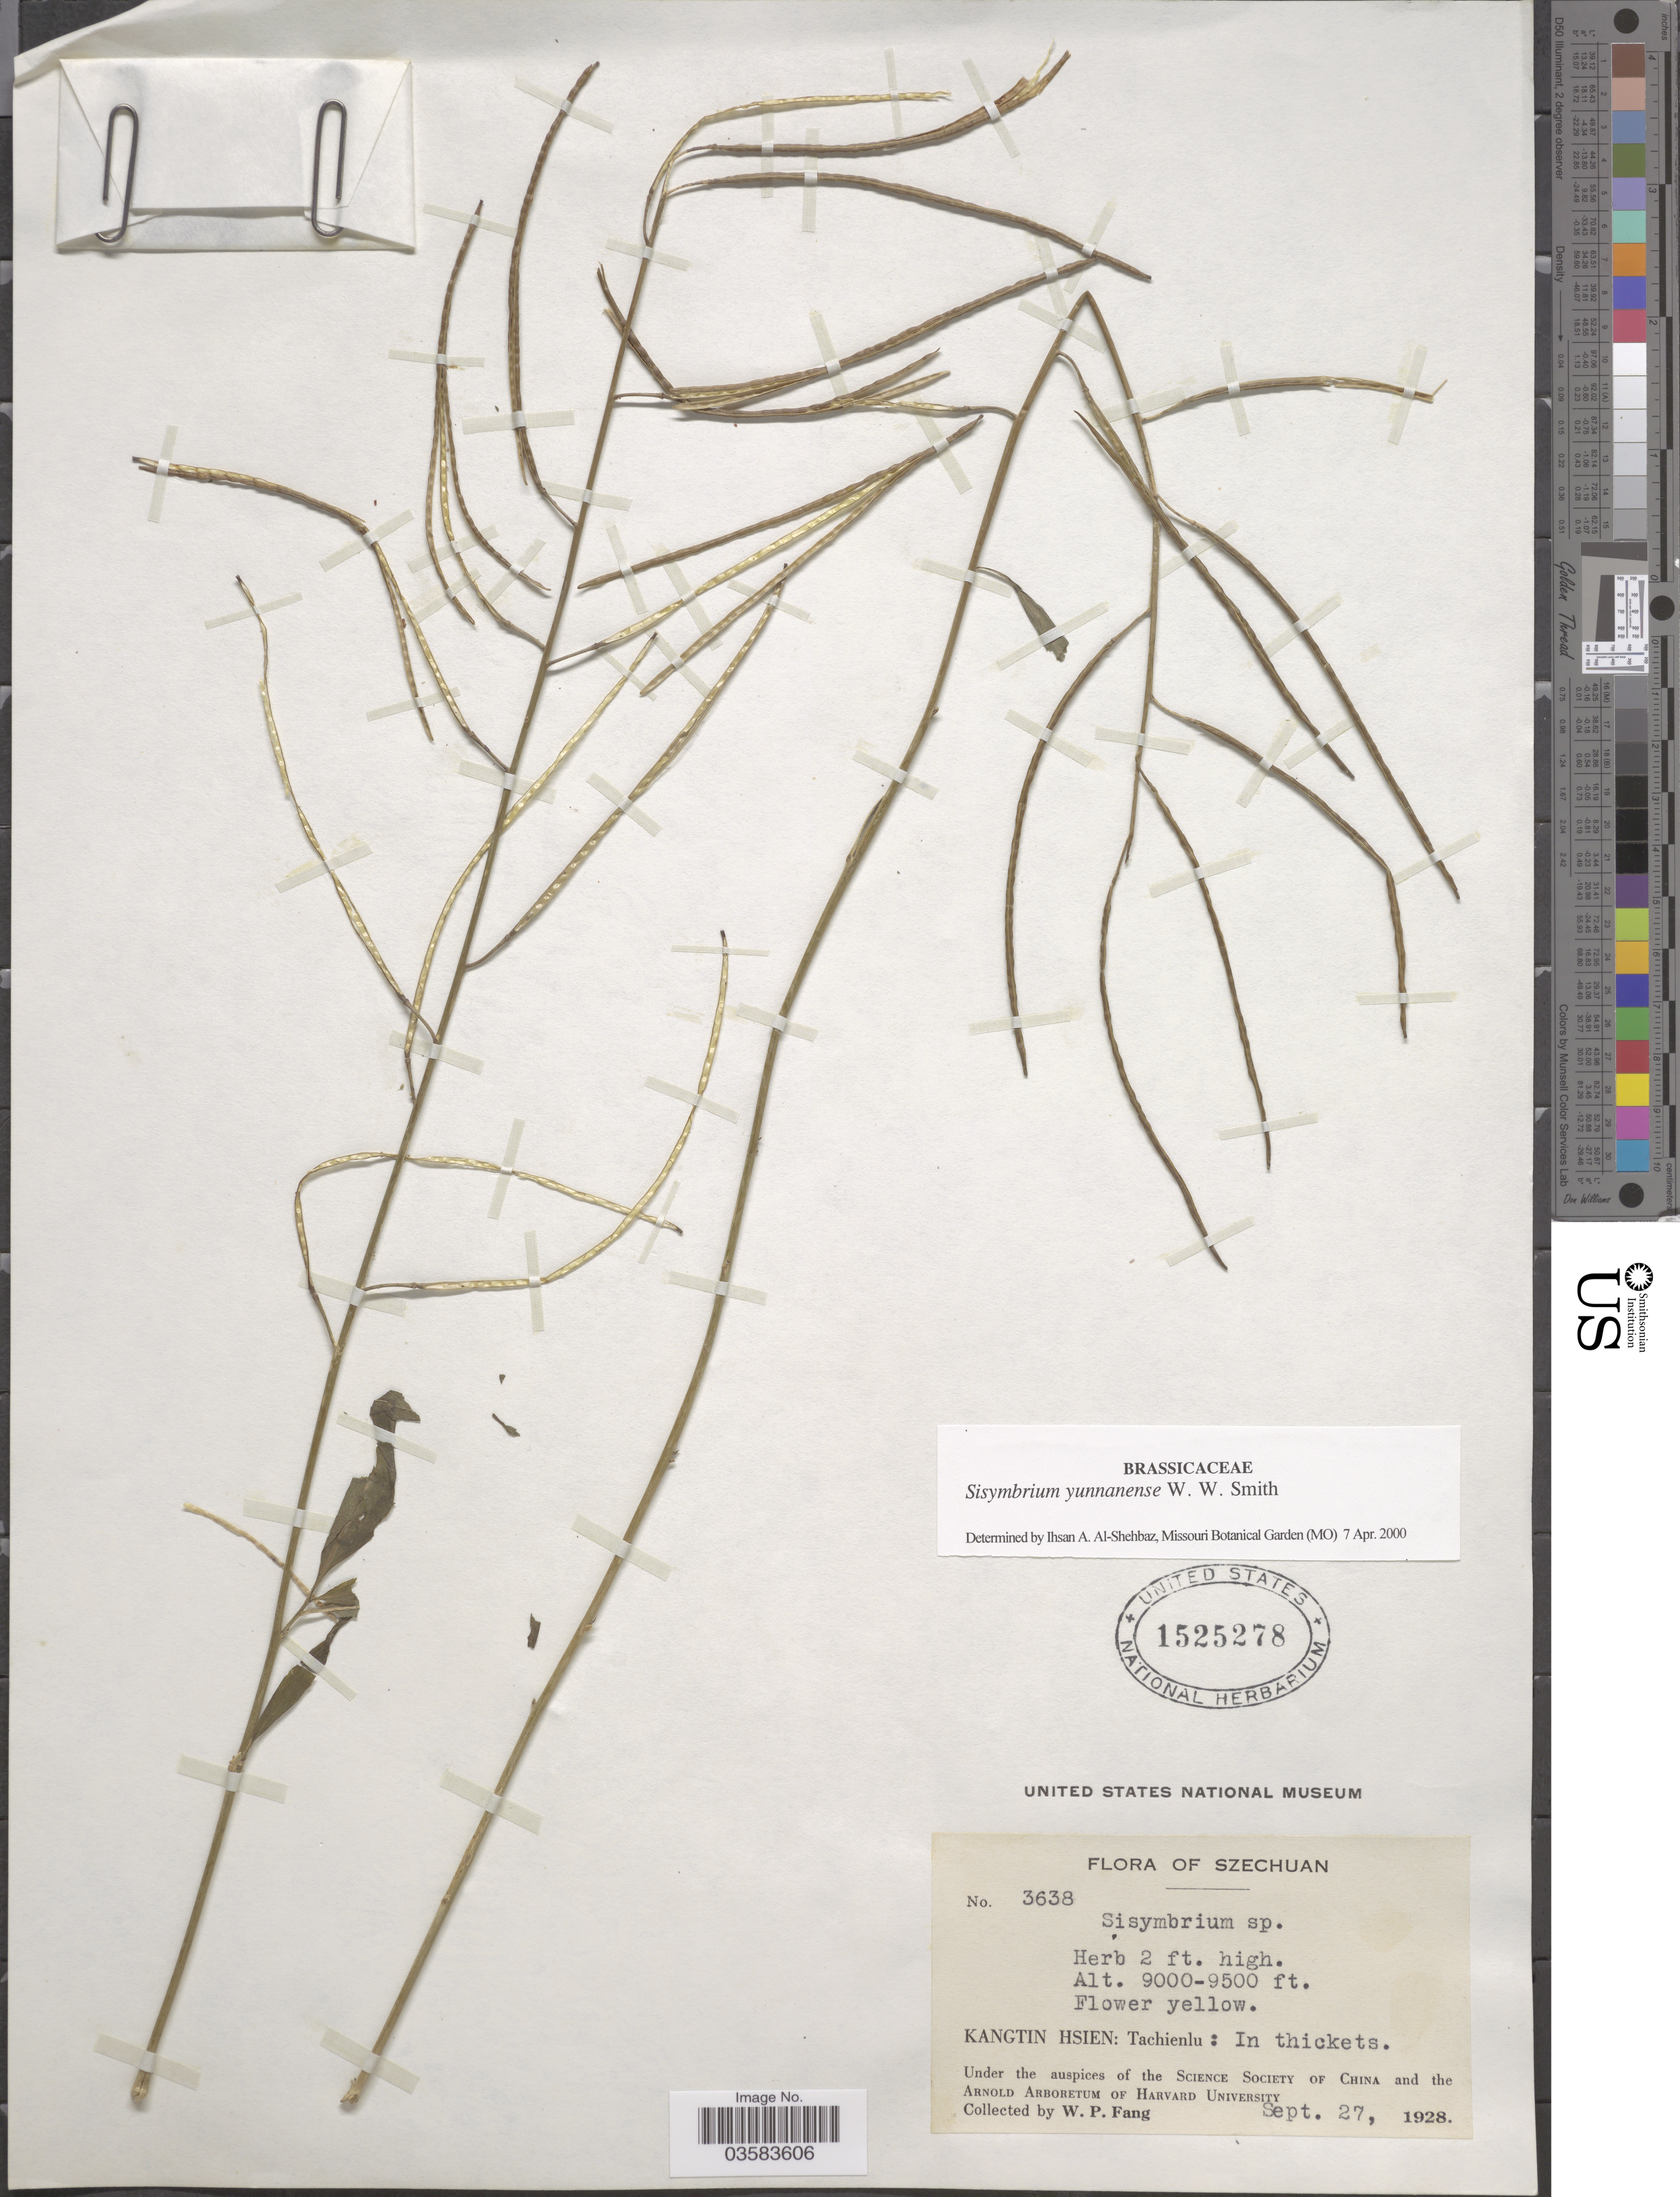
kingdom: Plantae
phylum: Tracheophyta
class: Magnoliopsida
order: Brassicales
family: Brassicaceae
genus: Sisymbrium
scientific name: Sisymbrium yunnanense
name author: W.W. Sm.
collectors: W. P. Fang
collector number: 3638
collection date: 1928-09-27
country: China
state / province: Sichuan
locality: Szechuan. Kangtin Hsien: Tachienlu.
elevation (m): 2743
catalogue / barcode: US 1525278